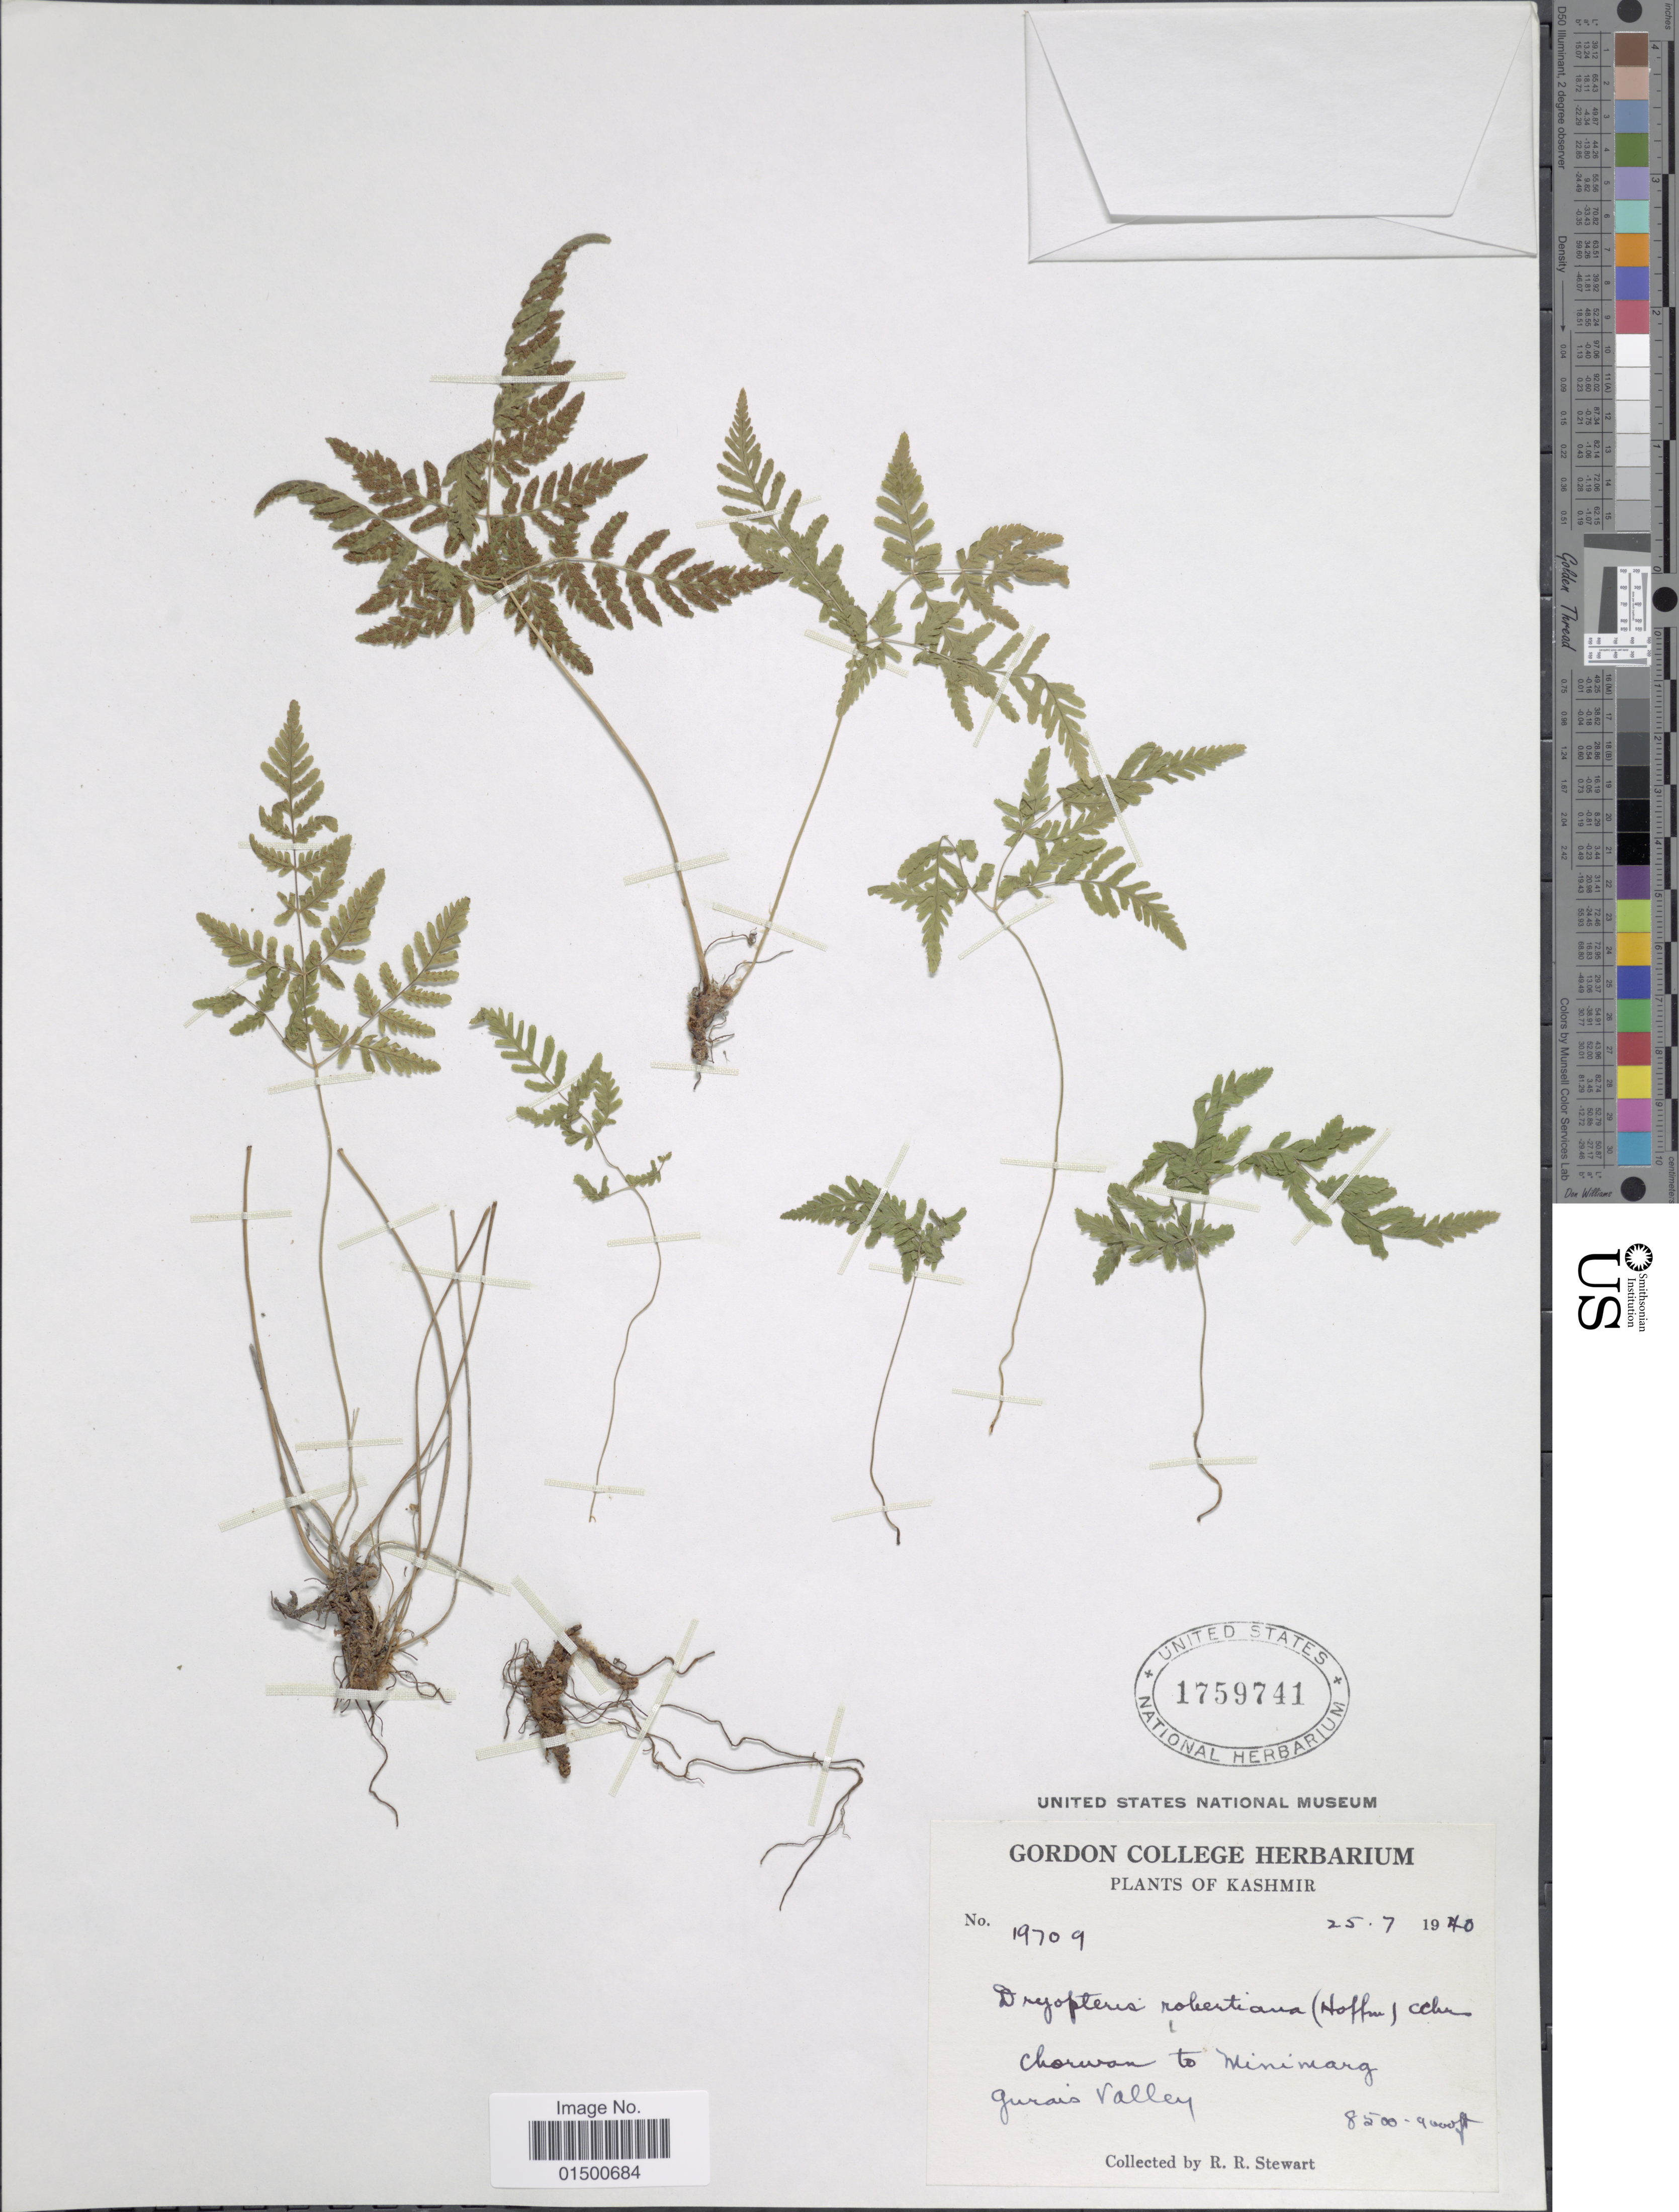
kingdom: Plantae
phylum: Tracheophyta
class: Polypodiopsida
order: Polypodiales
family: Cystopteridaceae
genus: Gymnocarpium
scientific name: Gymnocarpium robertianum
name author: (Hoffm.) Newman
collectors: R. R. Stewart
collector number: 19709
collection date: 1940-07-25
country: India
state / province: Jammu and Kashmir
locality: Kashmir, Chorwan to Minimarg Gurais Valley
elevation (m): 2591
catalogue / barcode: US 1759741